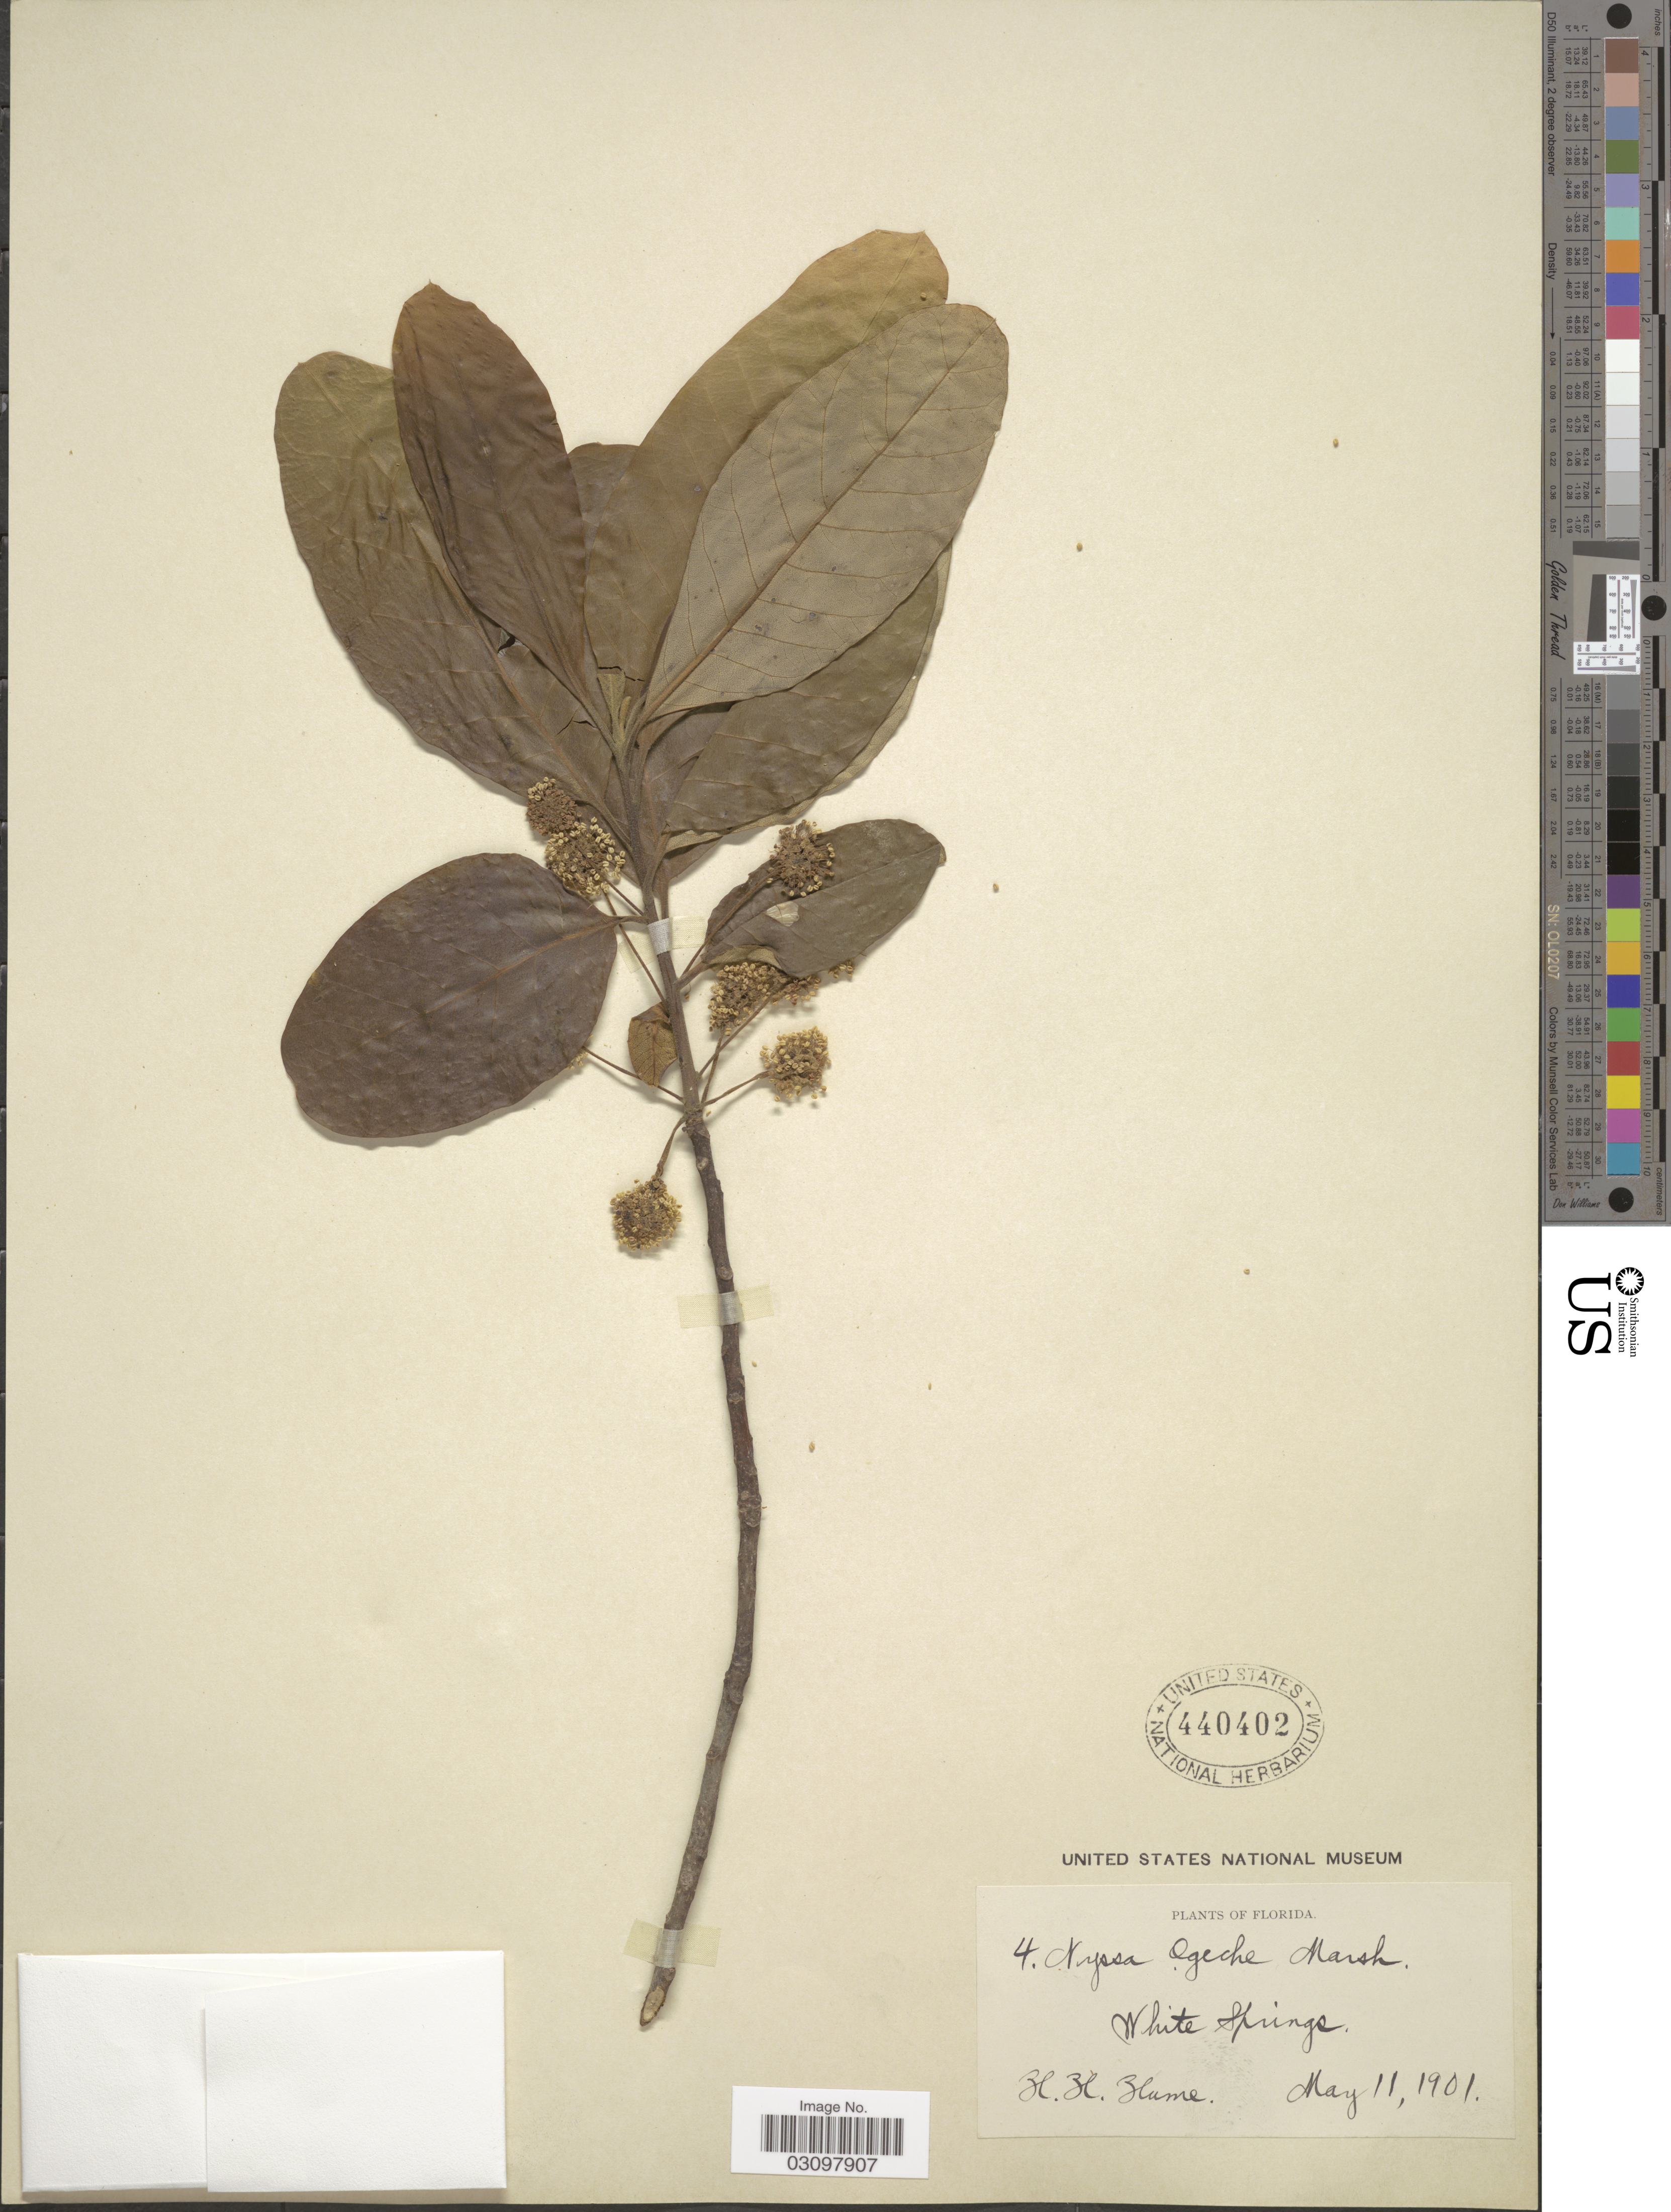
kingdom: Plantae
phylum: Tracheophyta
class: Magnoliopsida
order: Cornales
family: Nyssaceae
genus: Nyssa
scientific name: Nyssa ogeche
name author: W. Bartram ex Marshall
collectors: H. Hume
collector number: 4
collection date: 1901-05-11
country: United States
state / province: Florida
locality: White Springs.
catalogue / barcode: US 440402